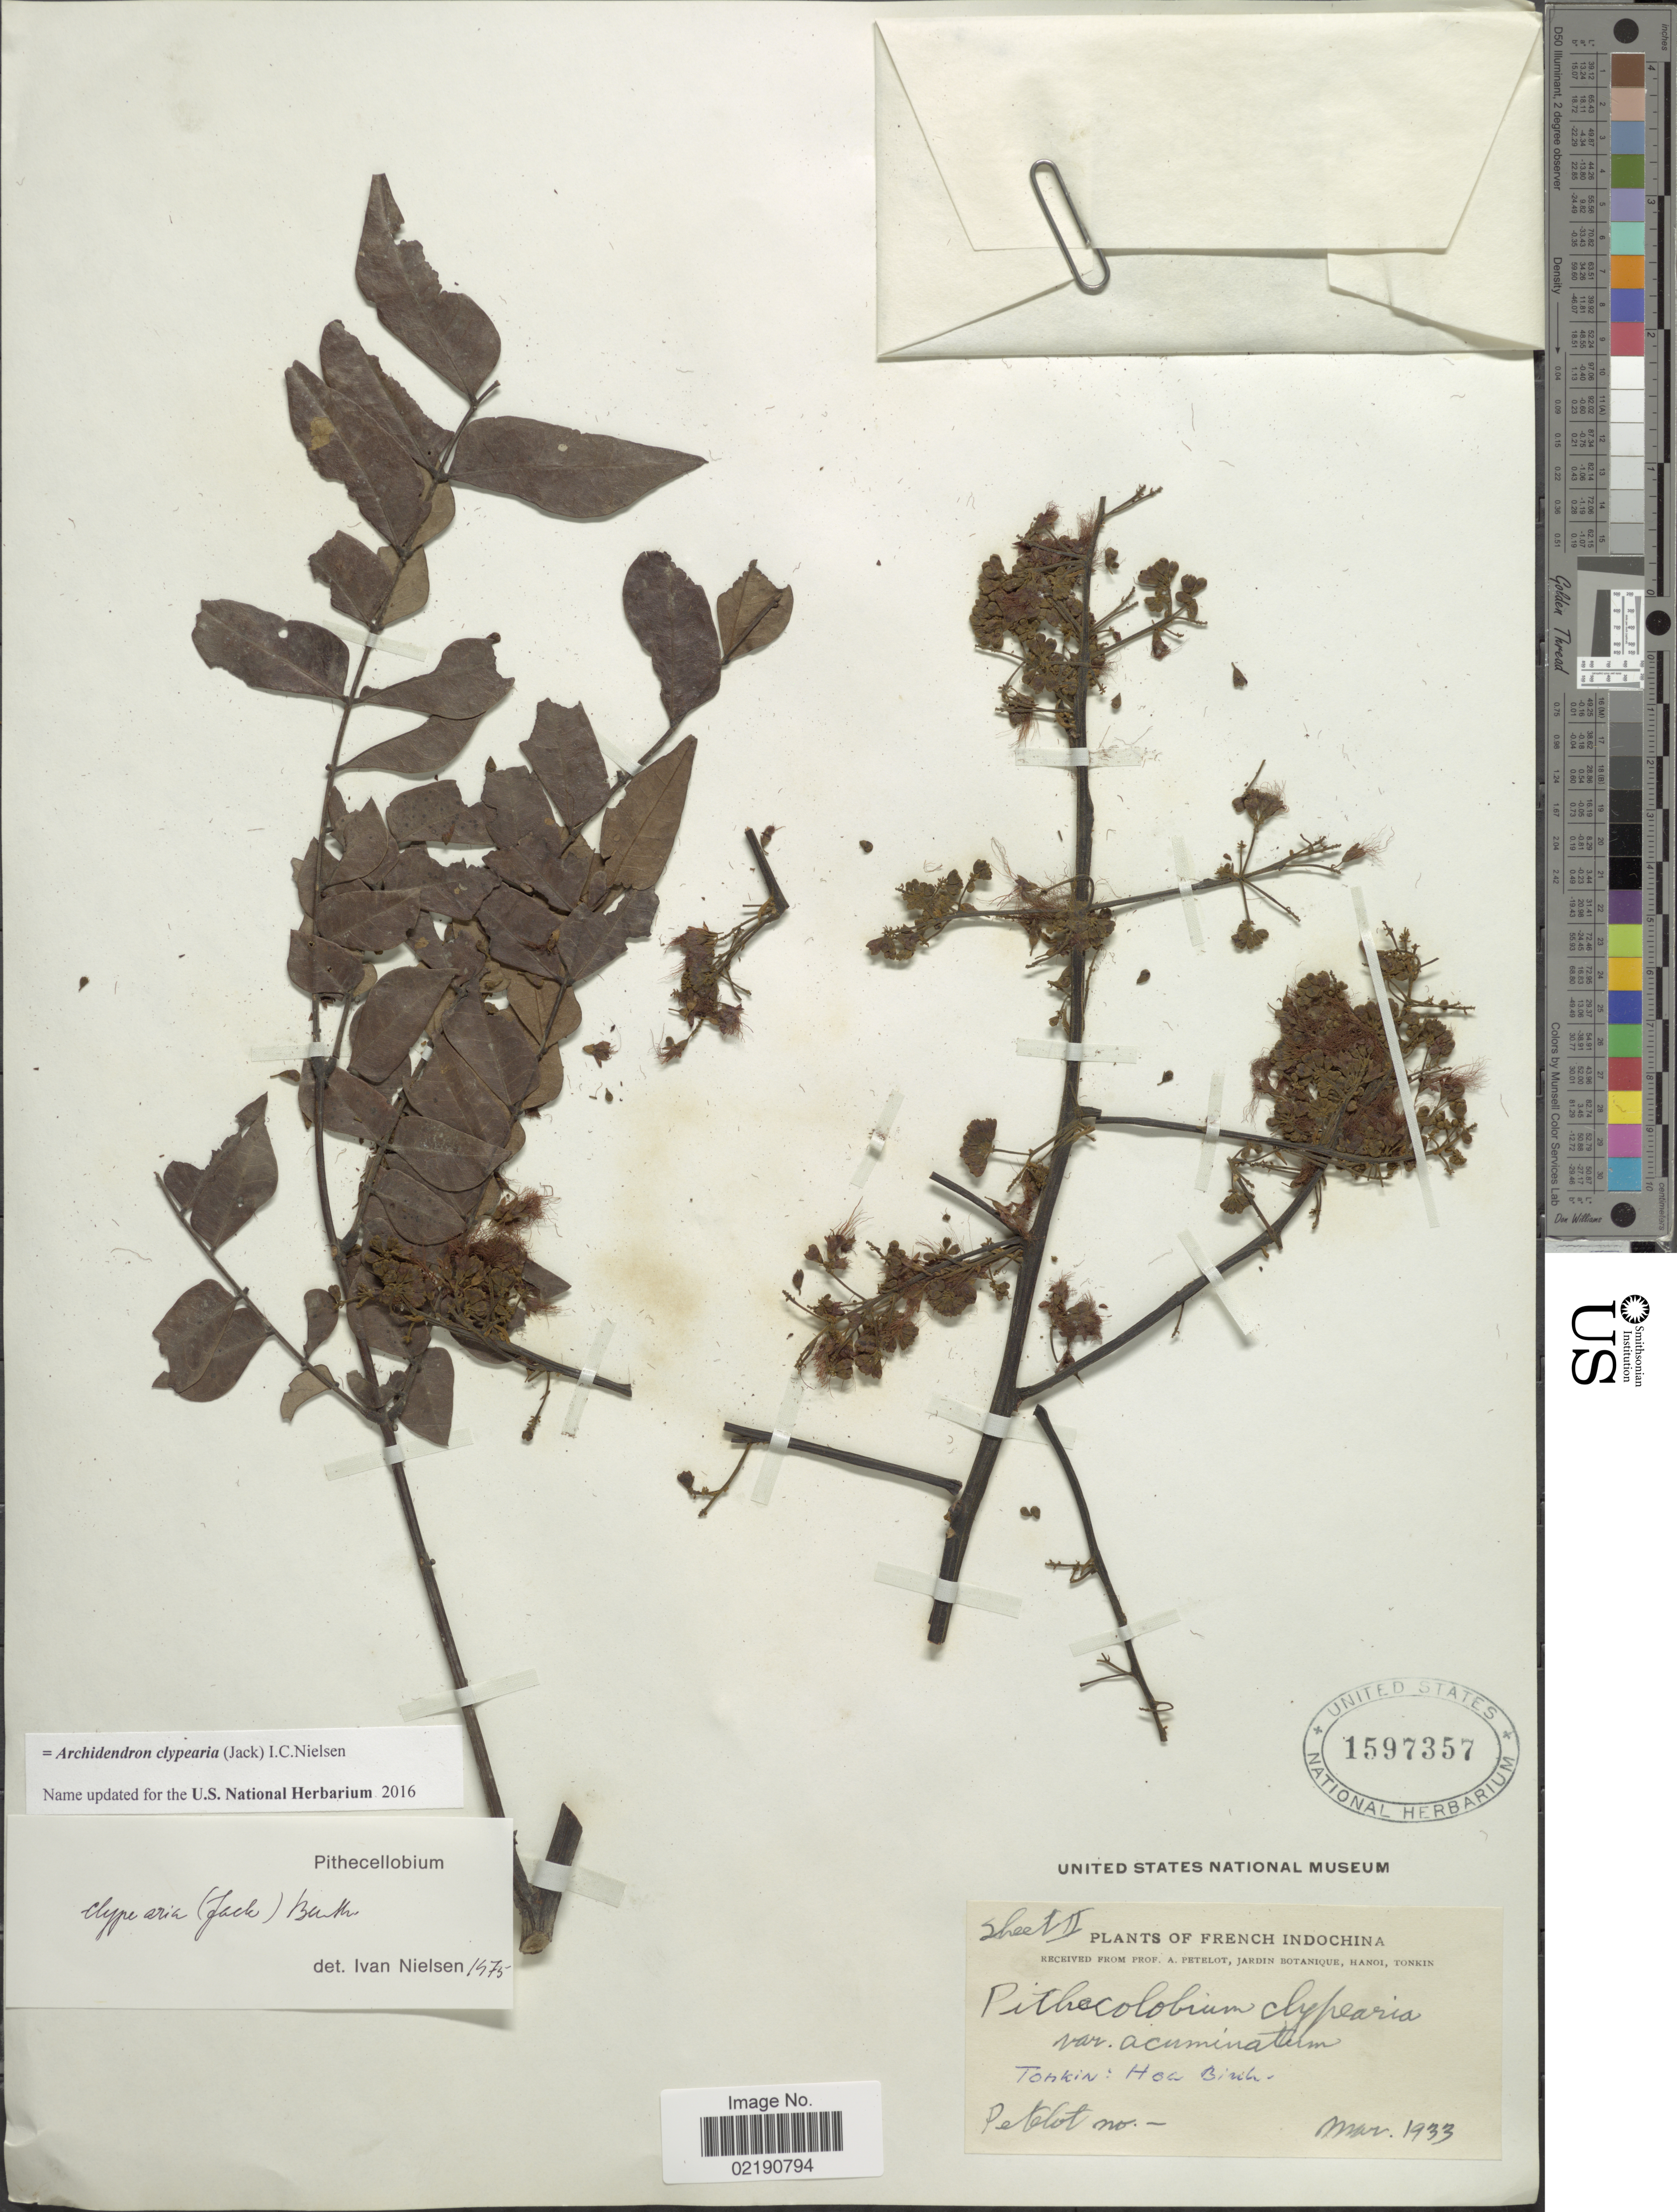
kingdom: Plantae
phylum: Tracheophyta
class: Magnoliopsida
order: Fabales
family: Fabaceae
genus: Archidendron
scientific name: Archidendron clypearia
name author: (Jack) I.C. Nielsen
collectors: A. Petelot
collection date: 1933-03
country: Vietnam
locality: French Indochina, Tonkin: How Binch [interpreted]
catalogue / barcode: US 1597357